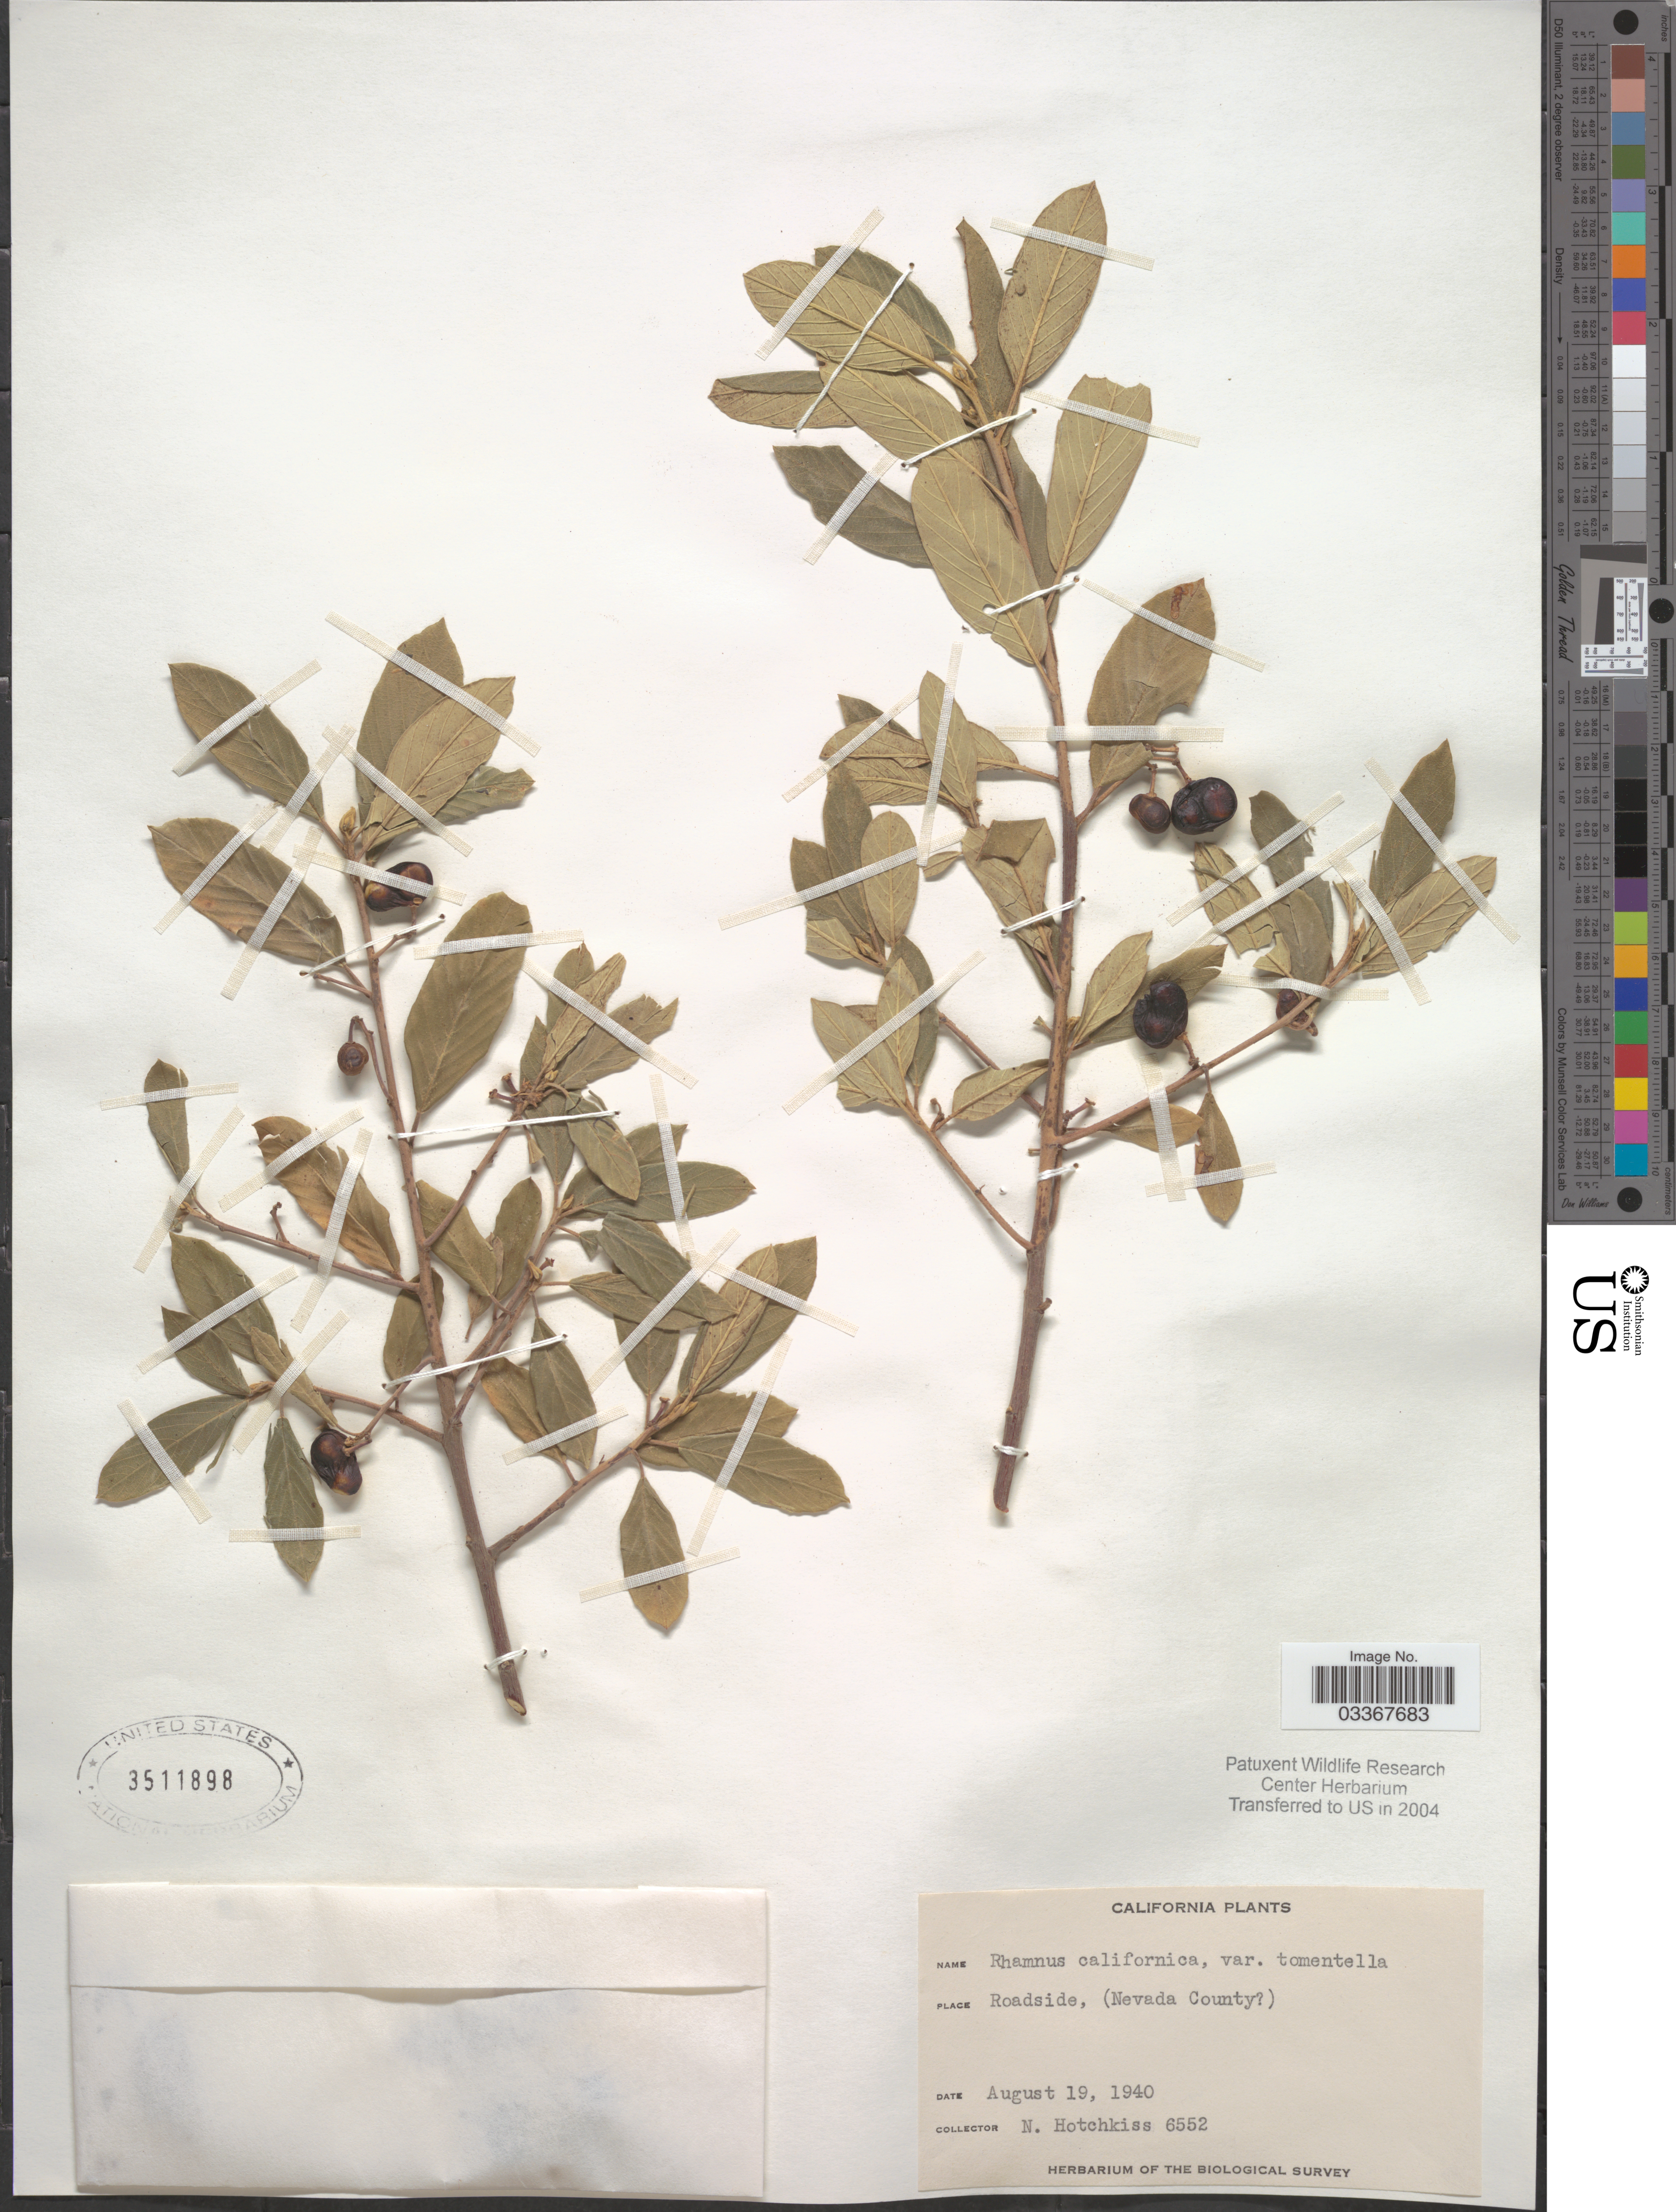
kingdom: Plantae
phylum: Tracheophyta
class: Magnoliopsida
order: Rosales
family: Rhamnaceae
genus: Frangula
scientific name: Frangula californica subsp. tomentella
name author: (Benth.) Kartesz & Gandhi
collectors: N. Hotchkiss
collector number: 6552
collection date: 1940-08-19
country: United States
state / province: California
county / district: Nevada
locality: Roadside, (Nevada County [unsure placement]).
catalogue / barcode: US 3511898